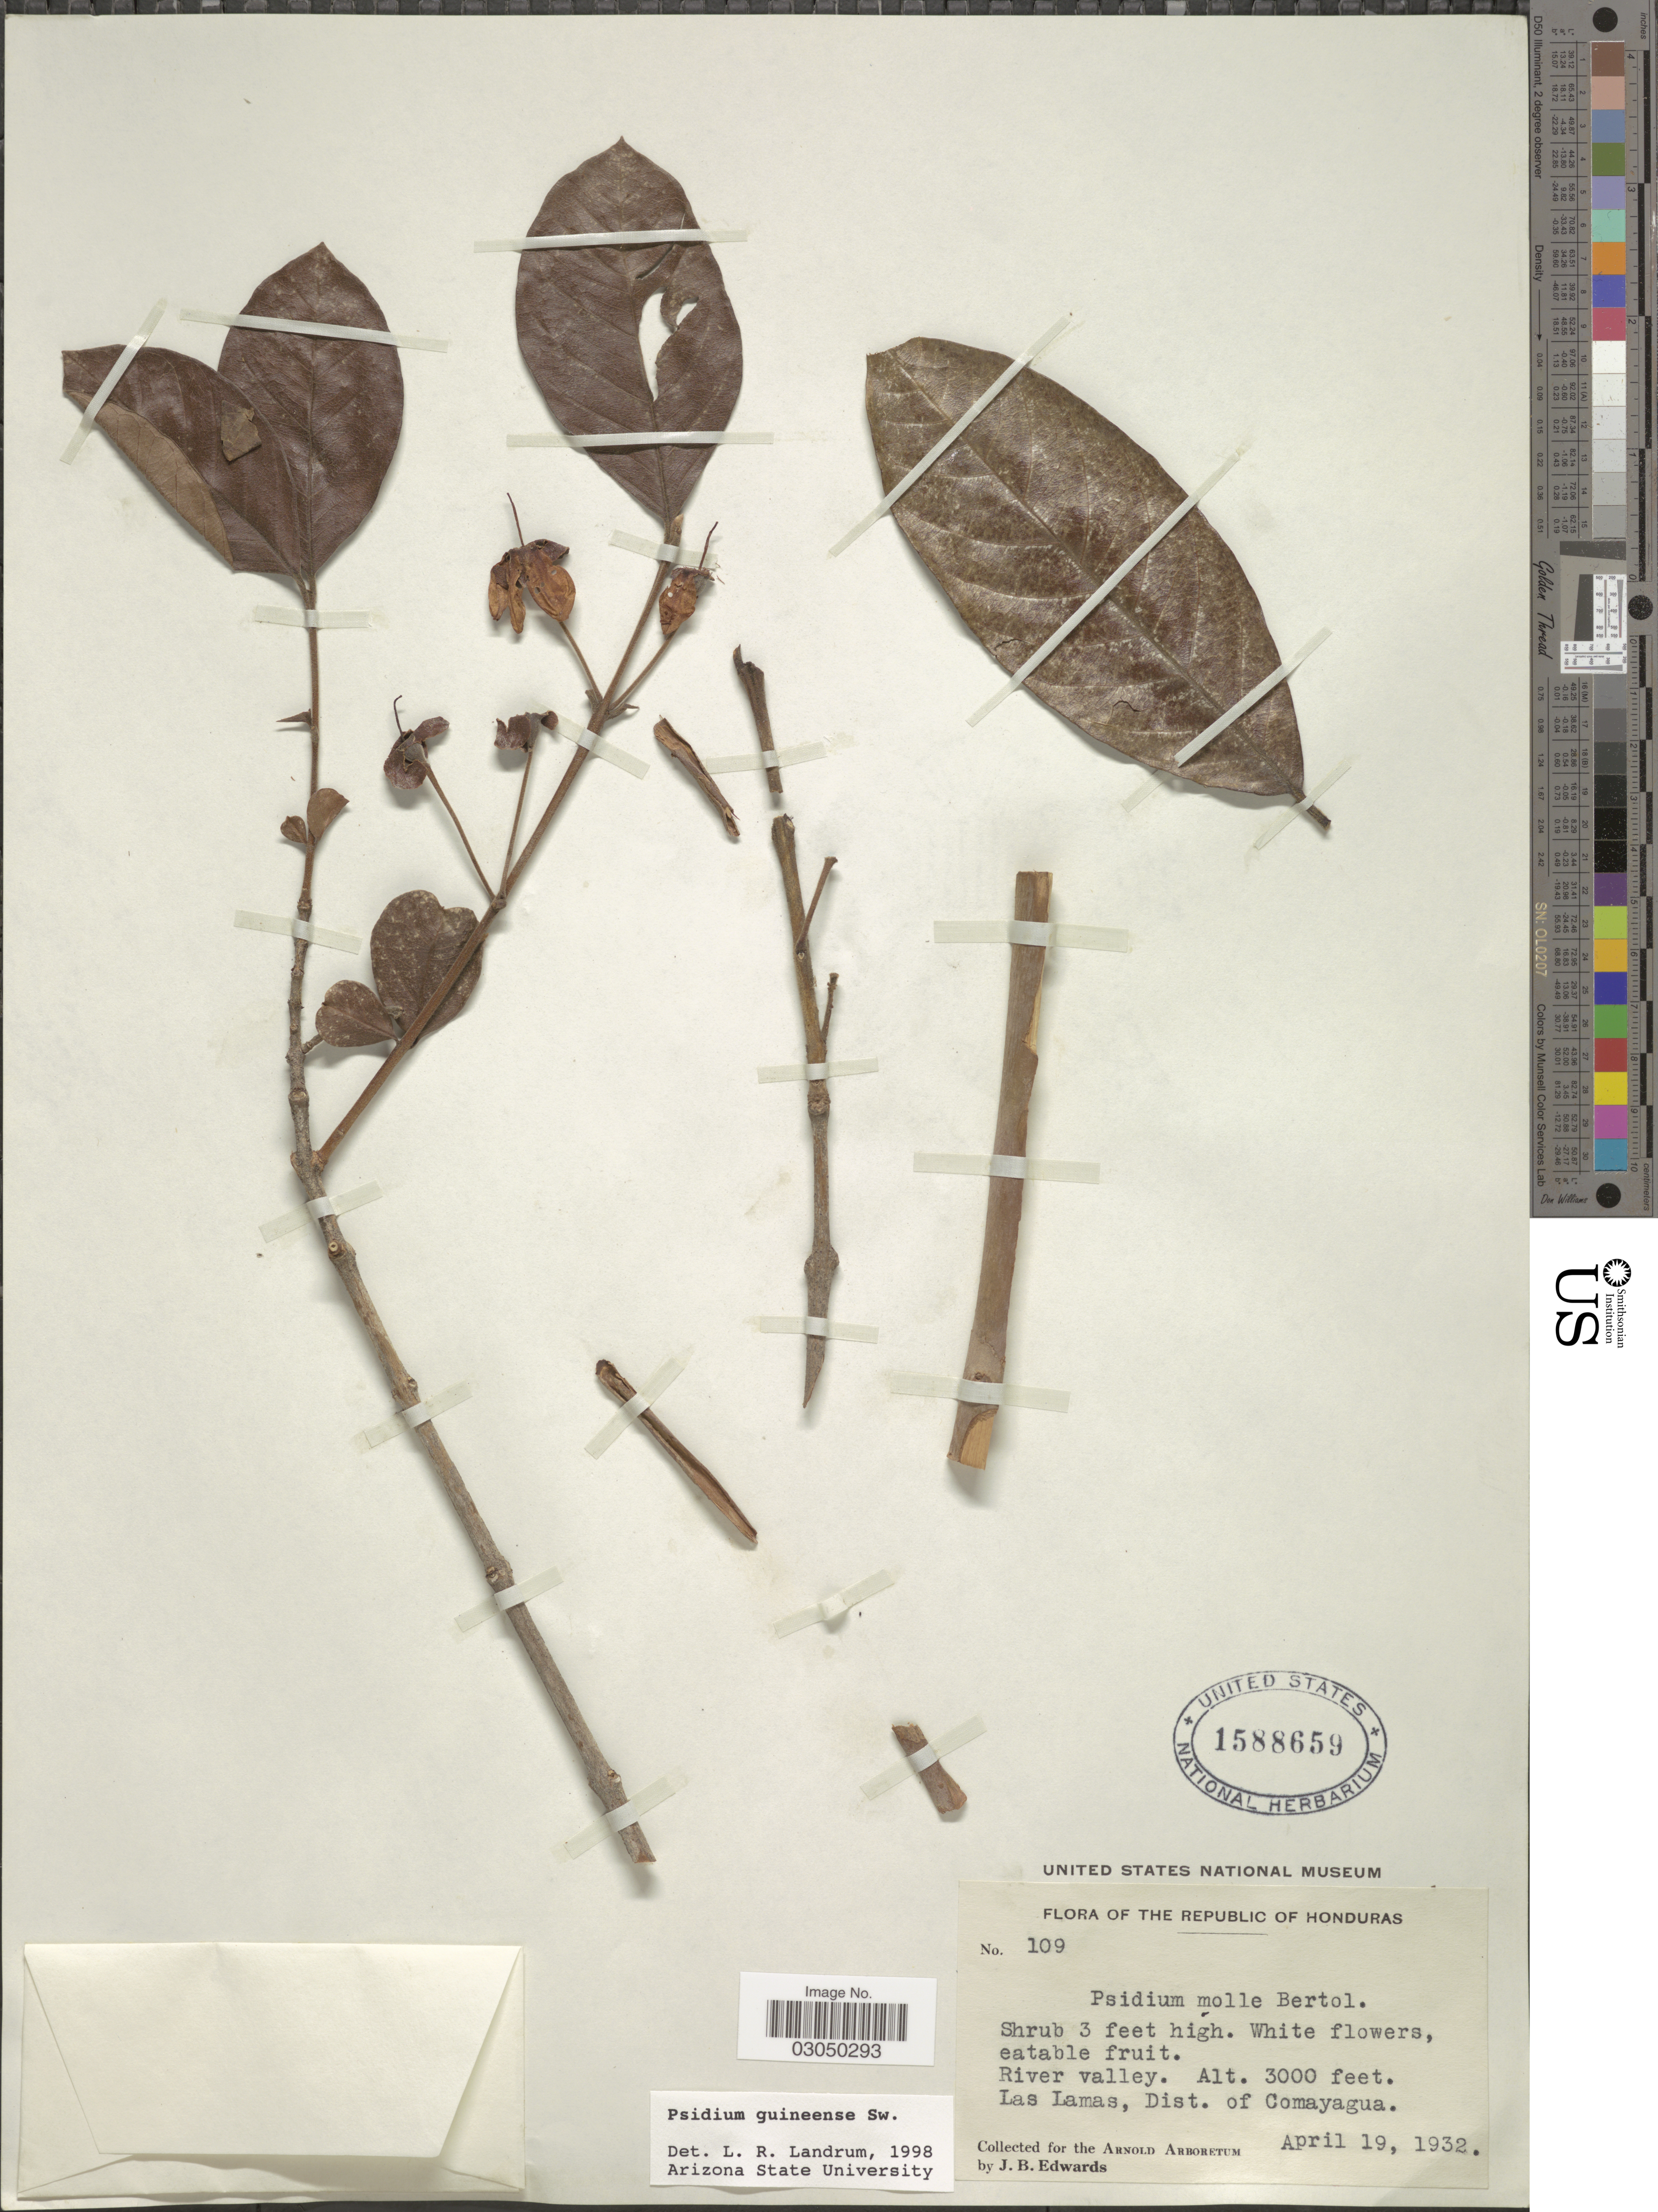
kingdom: Plantae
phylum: Tracheophyta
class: Magnoliopsida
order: Myrtales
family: Myrtaceae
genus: Psidium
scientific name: Psidium guineense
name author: Sw.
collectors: J. B. Edwards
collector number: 109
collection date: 1932-04-19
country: Honduras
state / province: Comayagua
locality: River valley. Las Lamas, Dist. of Comayagua.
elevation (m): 914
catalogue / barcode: US 1588659